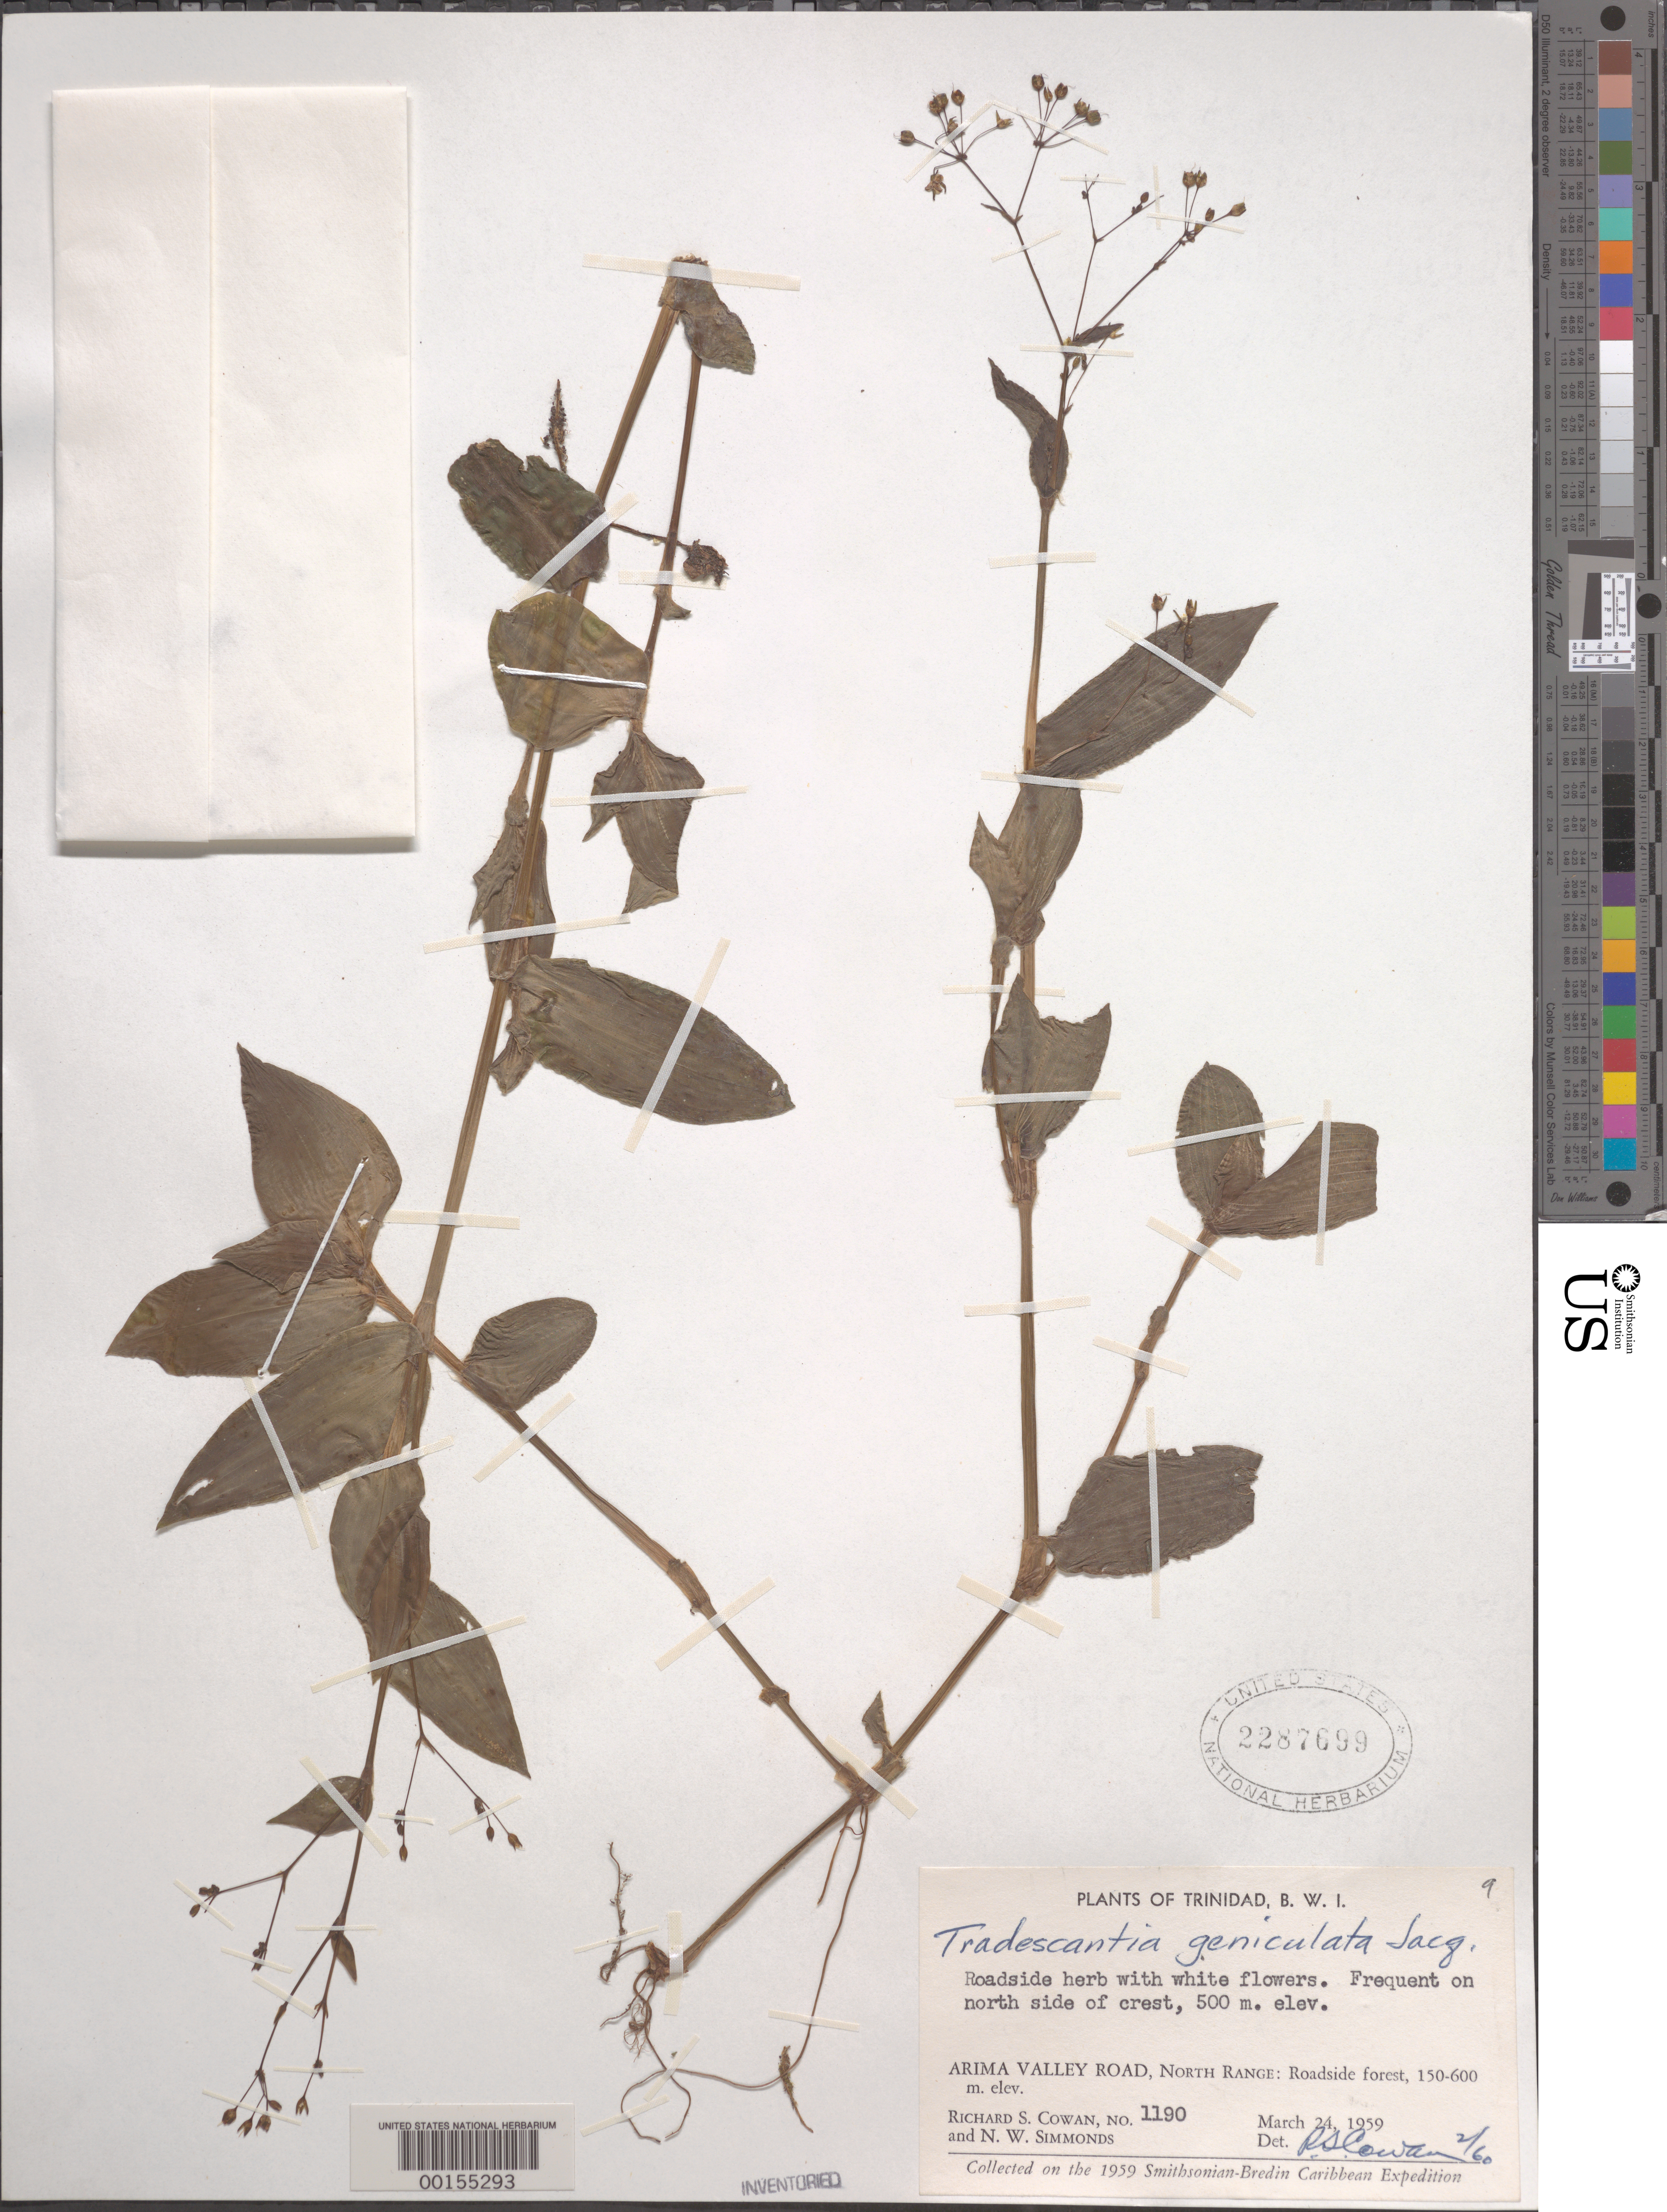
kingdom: Plantae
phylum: Tracheophyta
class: Liliopsida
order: Commelinales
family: Commelinaceae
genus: Gibasis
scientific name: Gibasis geniculata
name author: (Jacq.) Rohweder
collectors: R. S. Cowan & N. W. Simmonds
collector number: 1190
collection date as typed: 24 Mar 1959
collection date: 1959-03-24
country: Trinidad and Tobago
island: Trinidad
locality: Arima Valley road, North Range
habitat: North side of crest, roadside forest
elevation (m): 500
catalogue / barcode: US 2287699